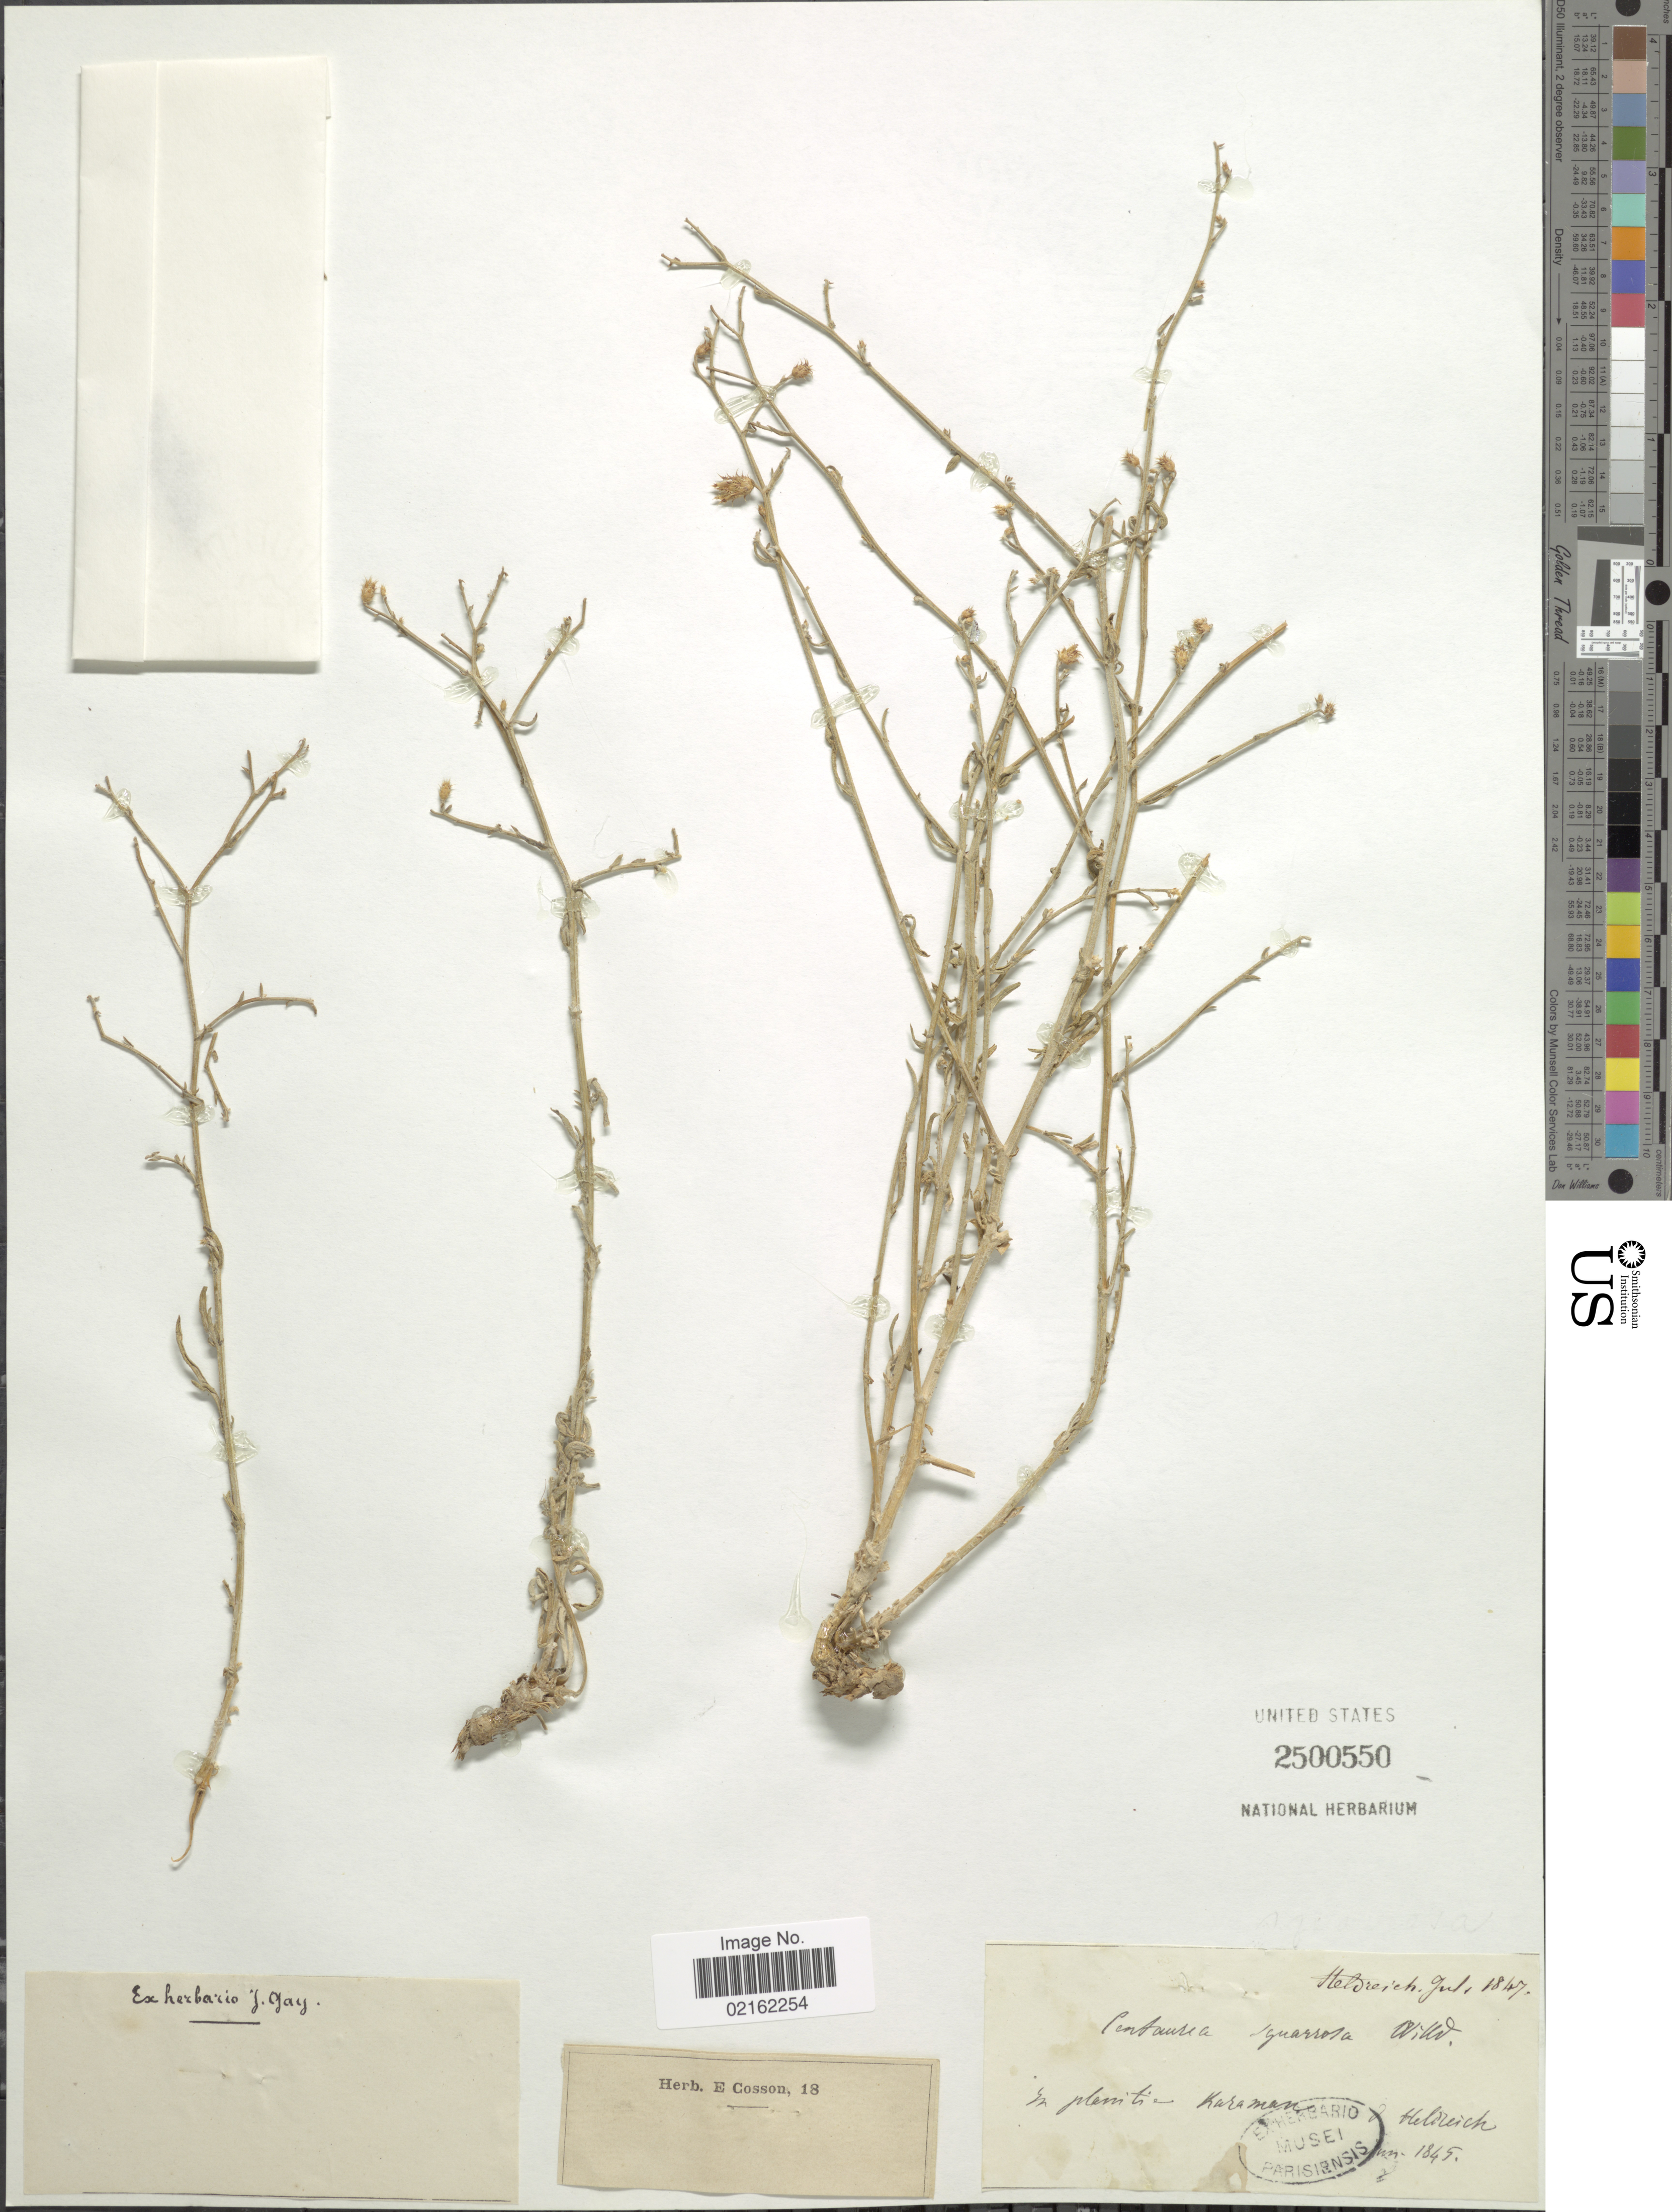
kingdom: Plantae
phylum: Tracheophyta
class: Magnoliopsida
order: Asterales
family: Asteraceae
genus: Centaurea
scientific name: Centaurea virgata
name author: Lam.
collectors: J. Heldreich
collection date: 1845-06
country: Turkey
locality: Karaman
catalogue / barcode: US 2500550